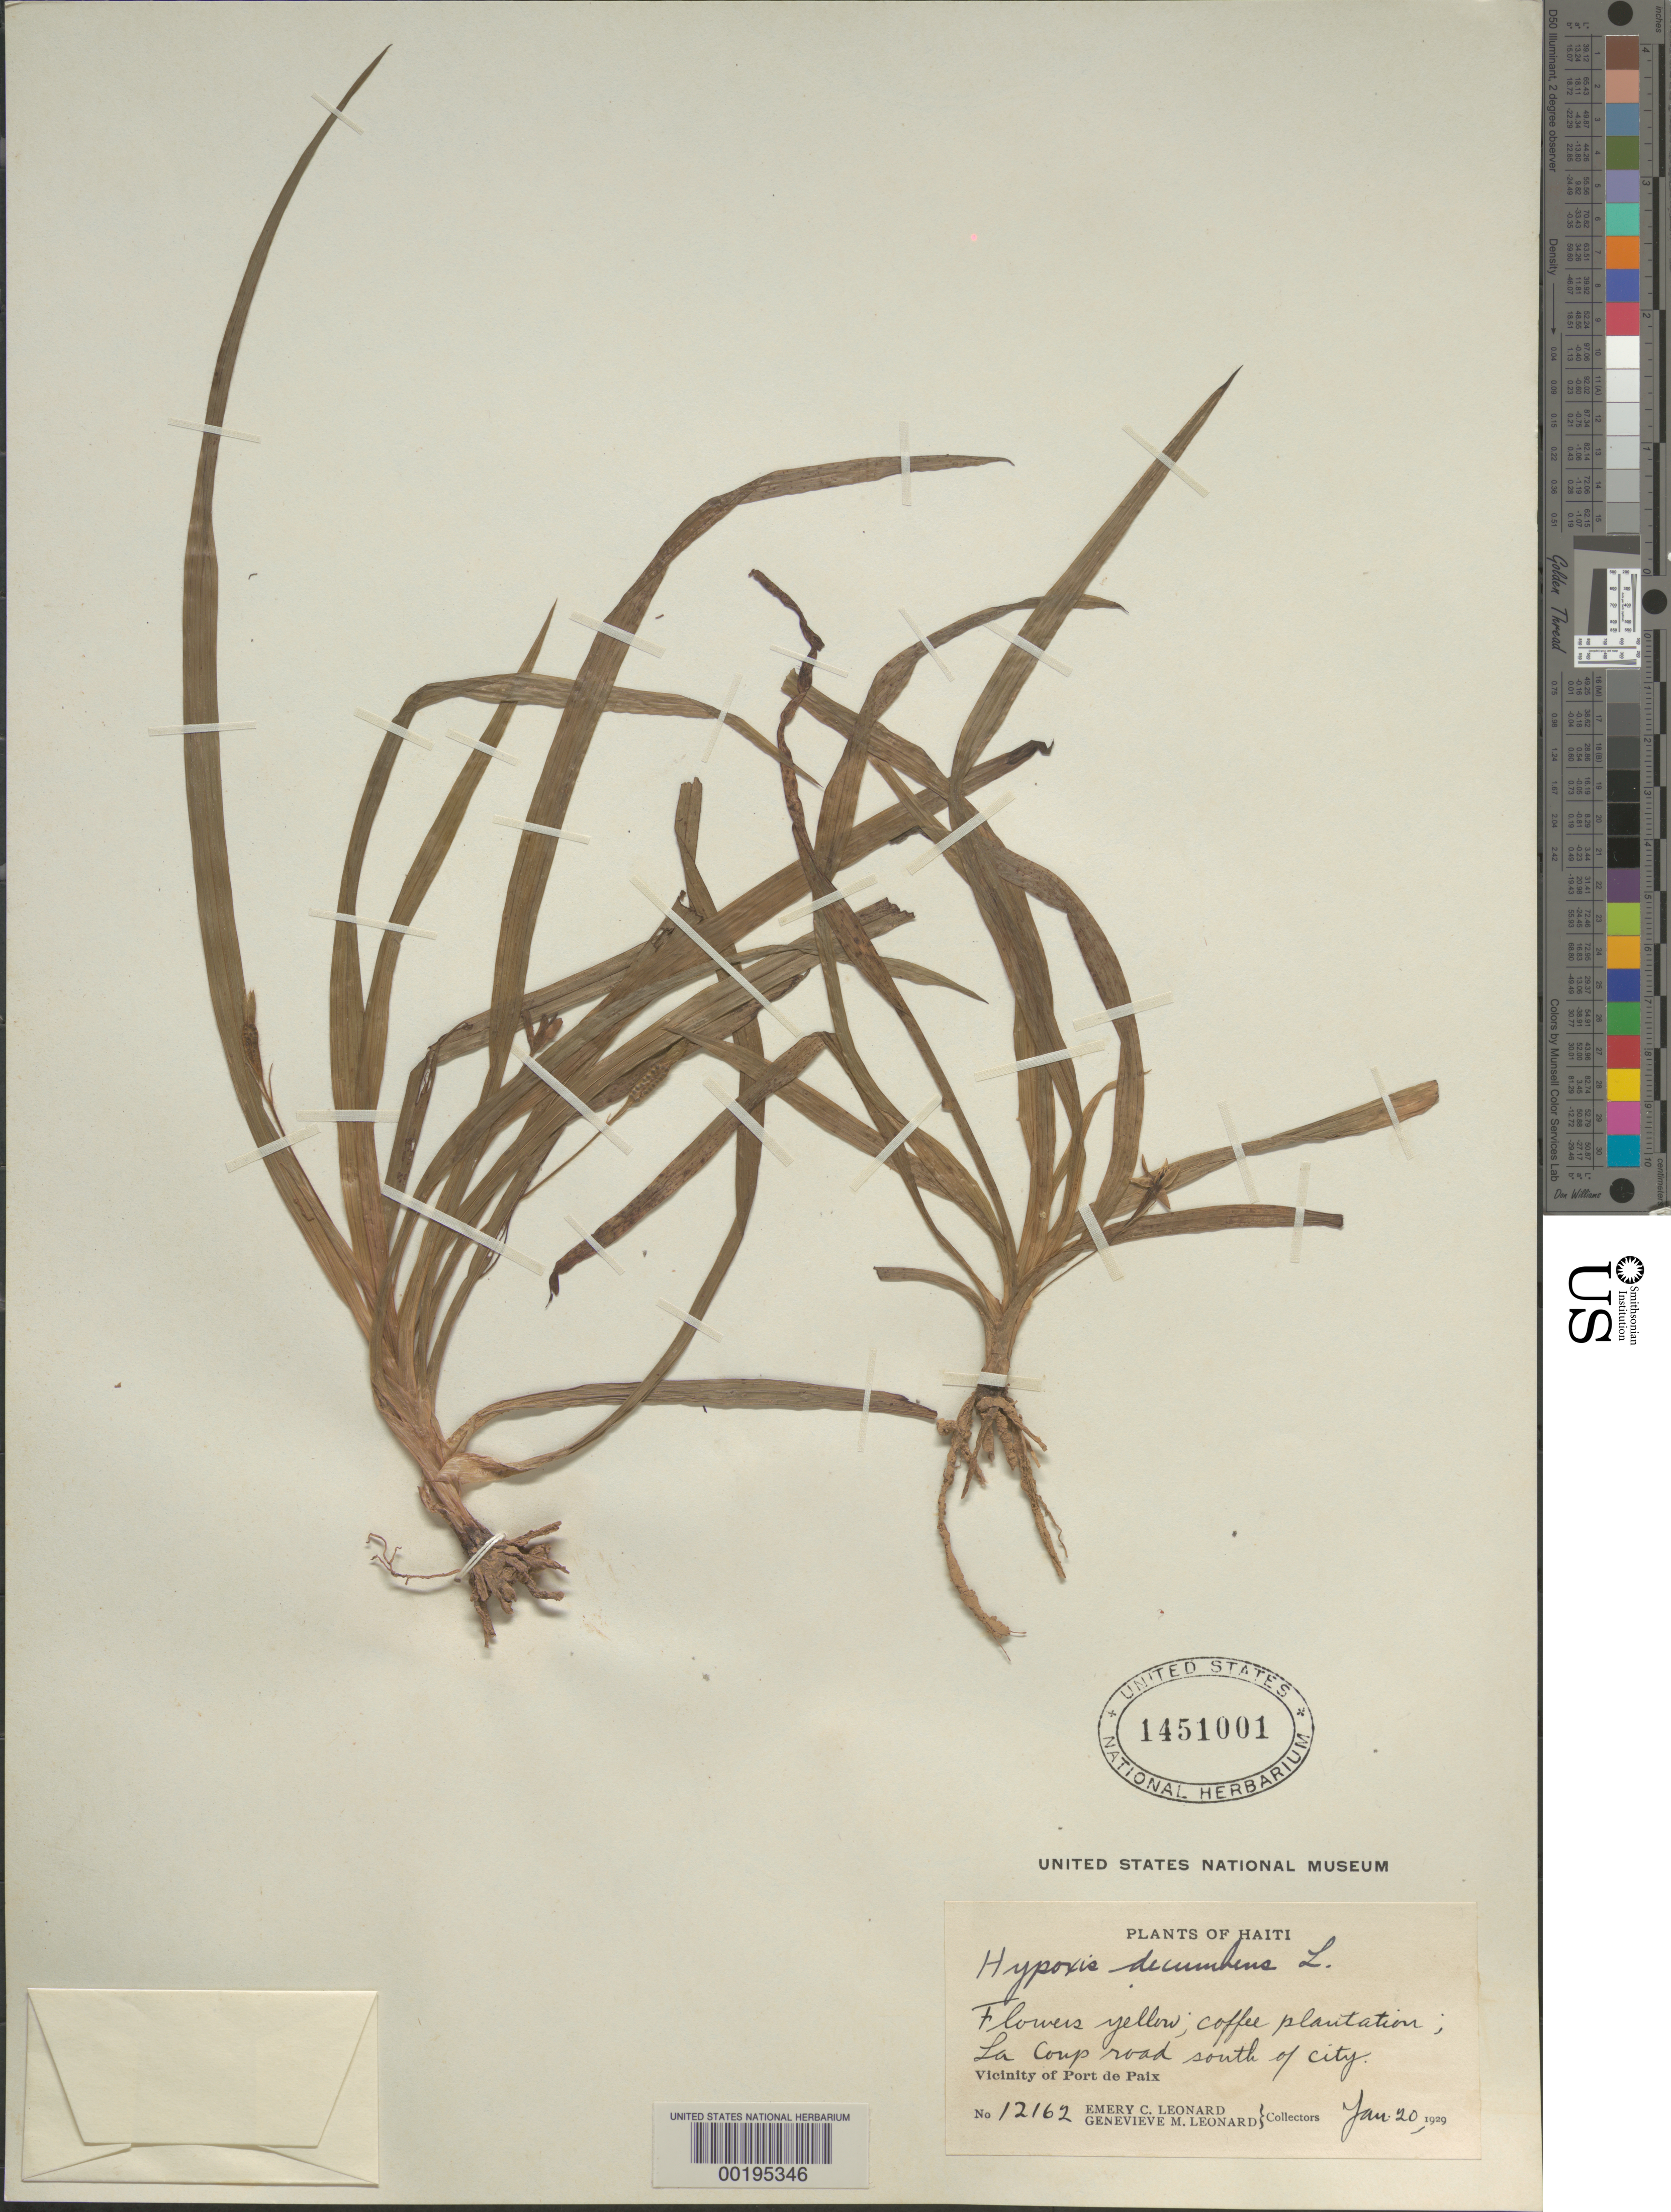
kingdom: Plantae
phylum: Tracheophyta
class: Liliopsida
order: Asparagales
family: Hypoxidaceae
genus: Hypoxis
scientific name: Hypoxis decumbens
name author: L.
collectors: E. C. Leonard & G. M. Leonard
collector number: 12162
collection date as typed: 20 Jan 1929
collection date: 1929-01-20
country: Haiti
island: Hispaniola Island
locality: Vicinity of port de paix, coffee plantation, la coup road s of city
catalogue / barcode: US 1451001